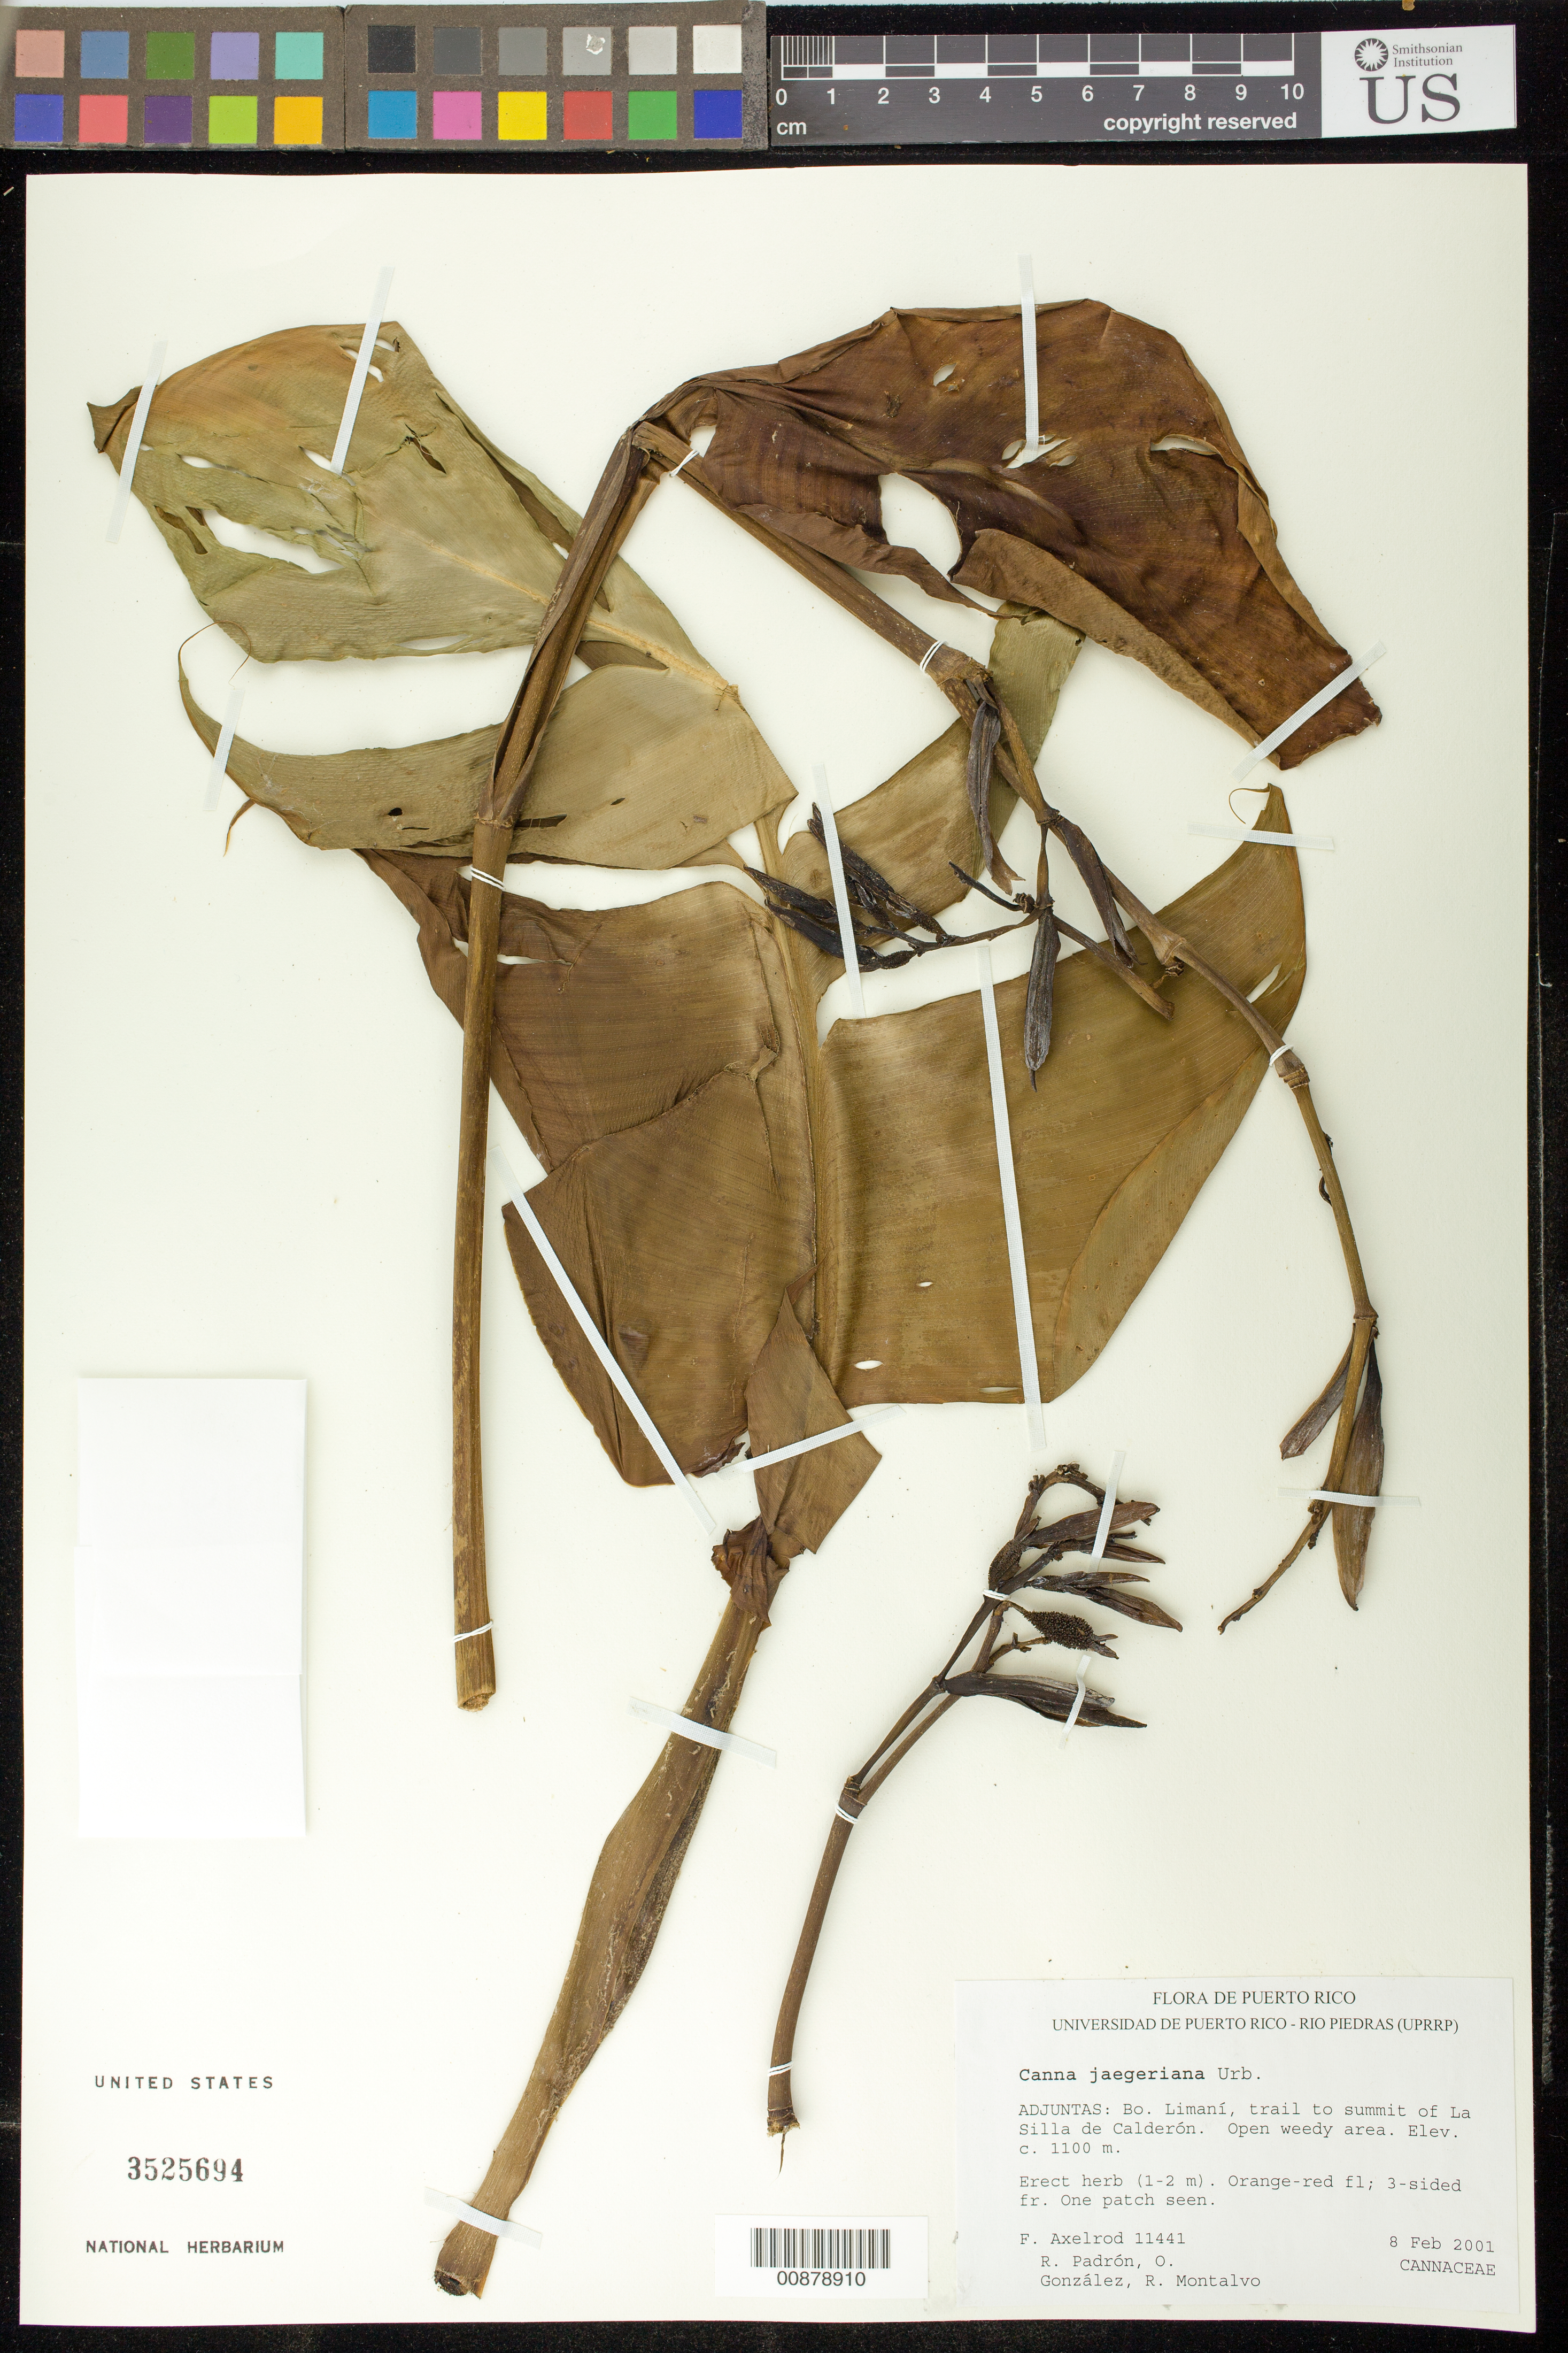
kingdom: Plantae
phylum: Tracheophyta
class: Liliopsida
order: Zingiberales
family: Cannaceae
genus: Canna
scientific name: Canna jaegeriana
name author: Urb.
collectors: F. S. Axelrod, R. Padrón, O. González & R. Montalvo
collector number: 11441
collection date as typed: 08 Feb 2001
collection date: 2001-02-08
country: Puerto Rico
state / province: Adjuntas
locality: Bo. Limaní, trail to summit of La Silla de Calderón.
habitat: Open weedy area.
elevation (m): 1100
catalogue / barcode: US 3525694